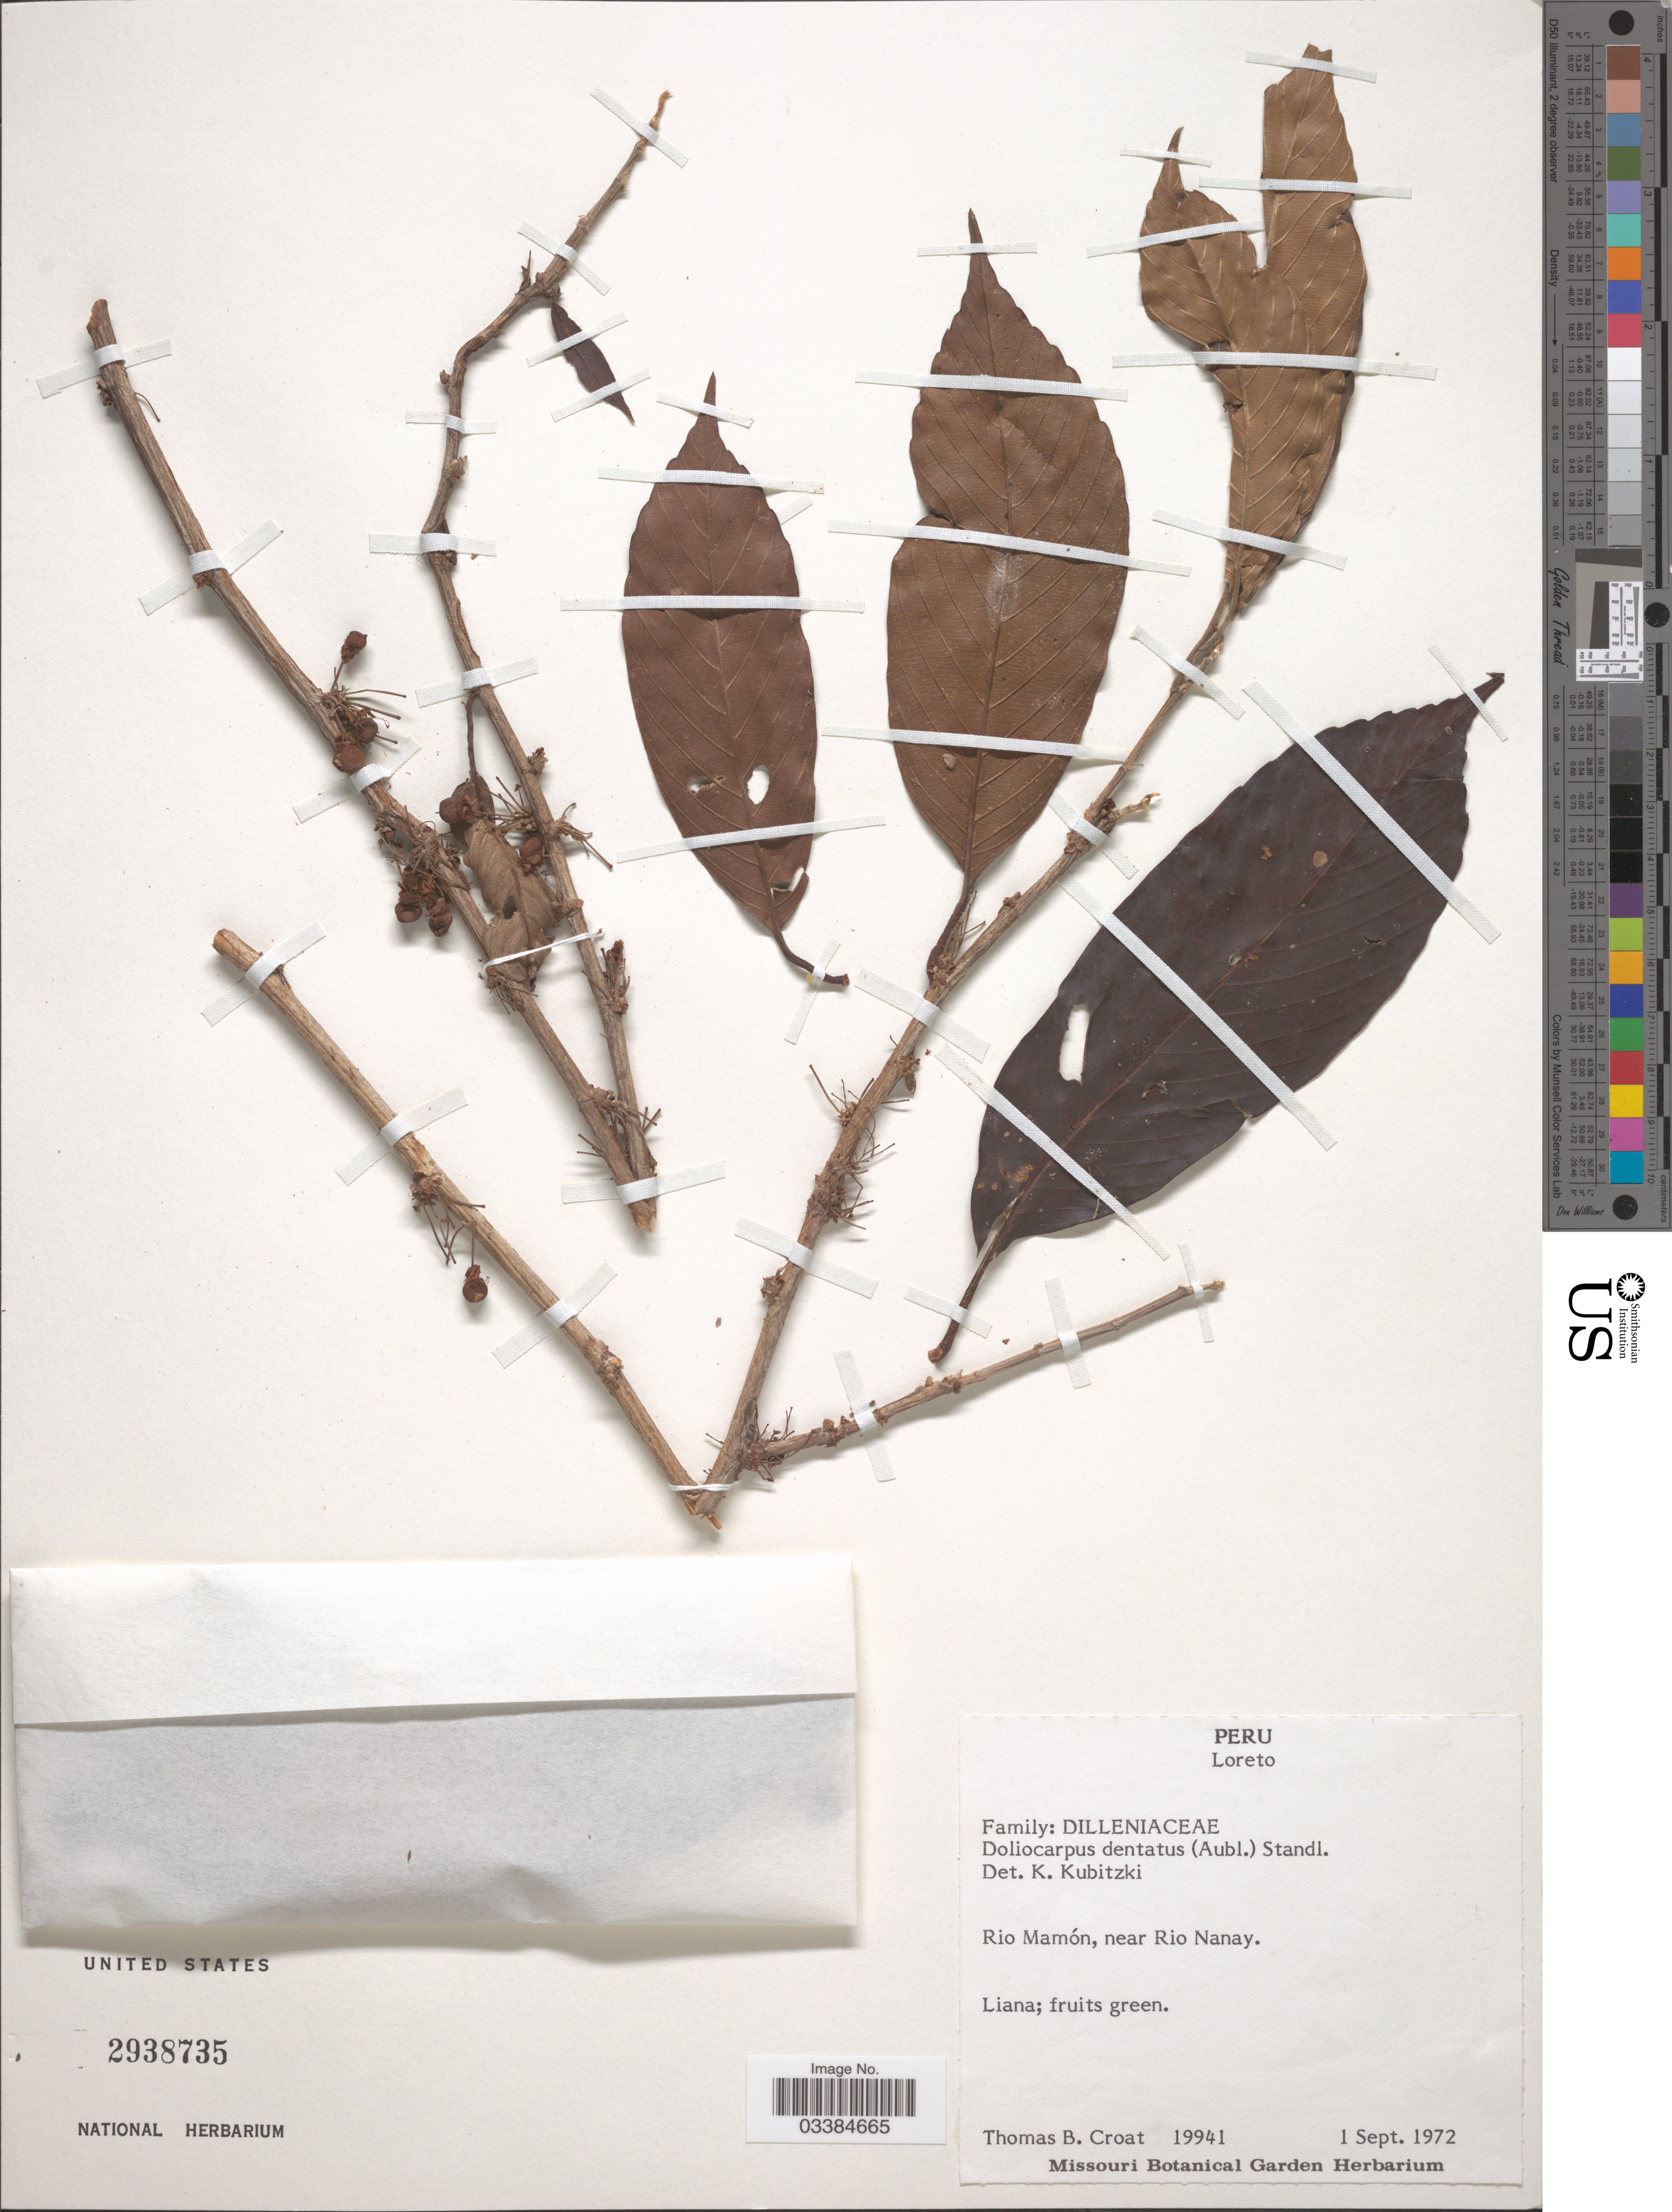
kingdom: Plantae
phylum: Tracheophyta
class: Magnoliopsida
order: Dilleniales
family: Dilleniaceae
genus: Doliocarpus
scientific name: Doliocarpus dentatus subsp. dentatus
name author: (Aubl.) Standl.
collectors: T. B. Croat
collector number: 19941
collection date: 1972-09-01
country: Peru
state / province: Loreto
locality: Rio Mamón, near Rio Nanay.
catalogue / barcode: US 2938735